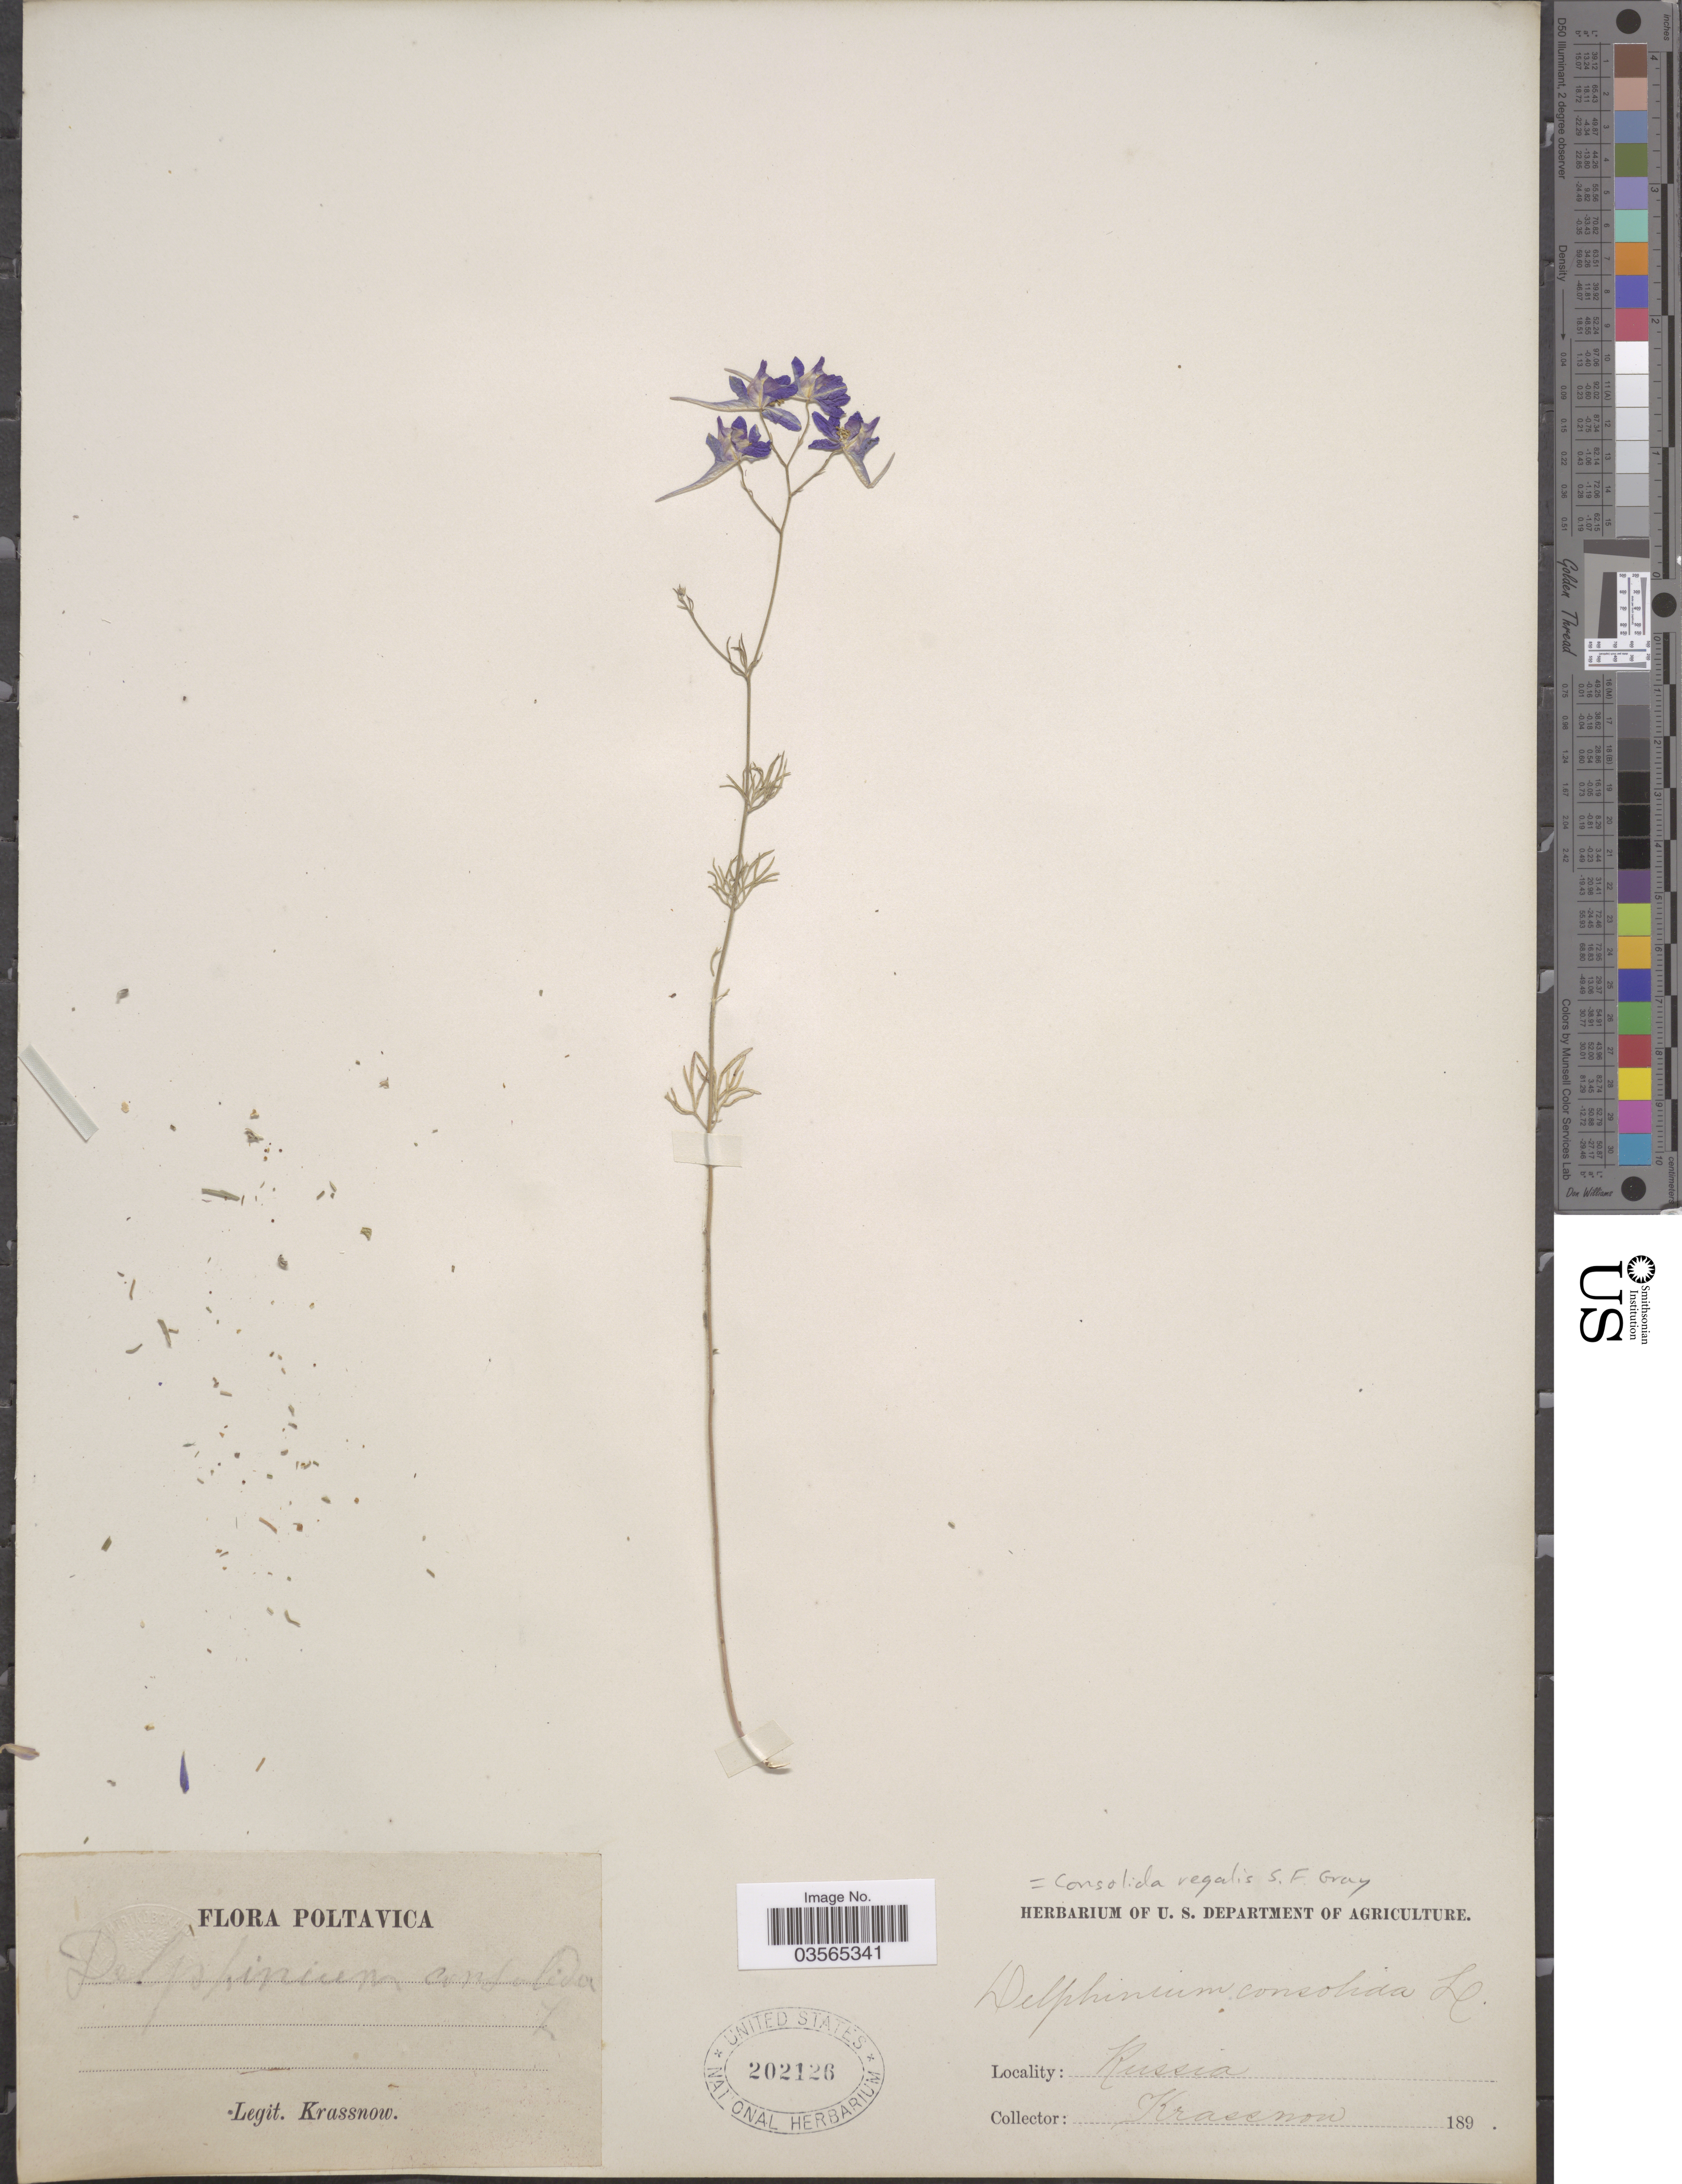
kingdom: Plantae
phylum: Tracheophyta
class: Magnoliopsida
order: Ranunculales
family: Ranunculaceae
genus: Delphinium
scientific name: Delphinium consolida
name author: L.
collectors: -. Krassnow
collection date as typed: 189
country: Ukraine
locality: Poltavica. Russia.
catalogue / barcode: US 202126